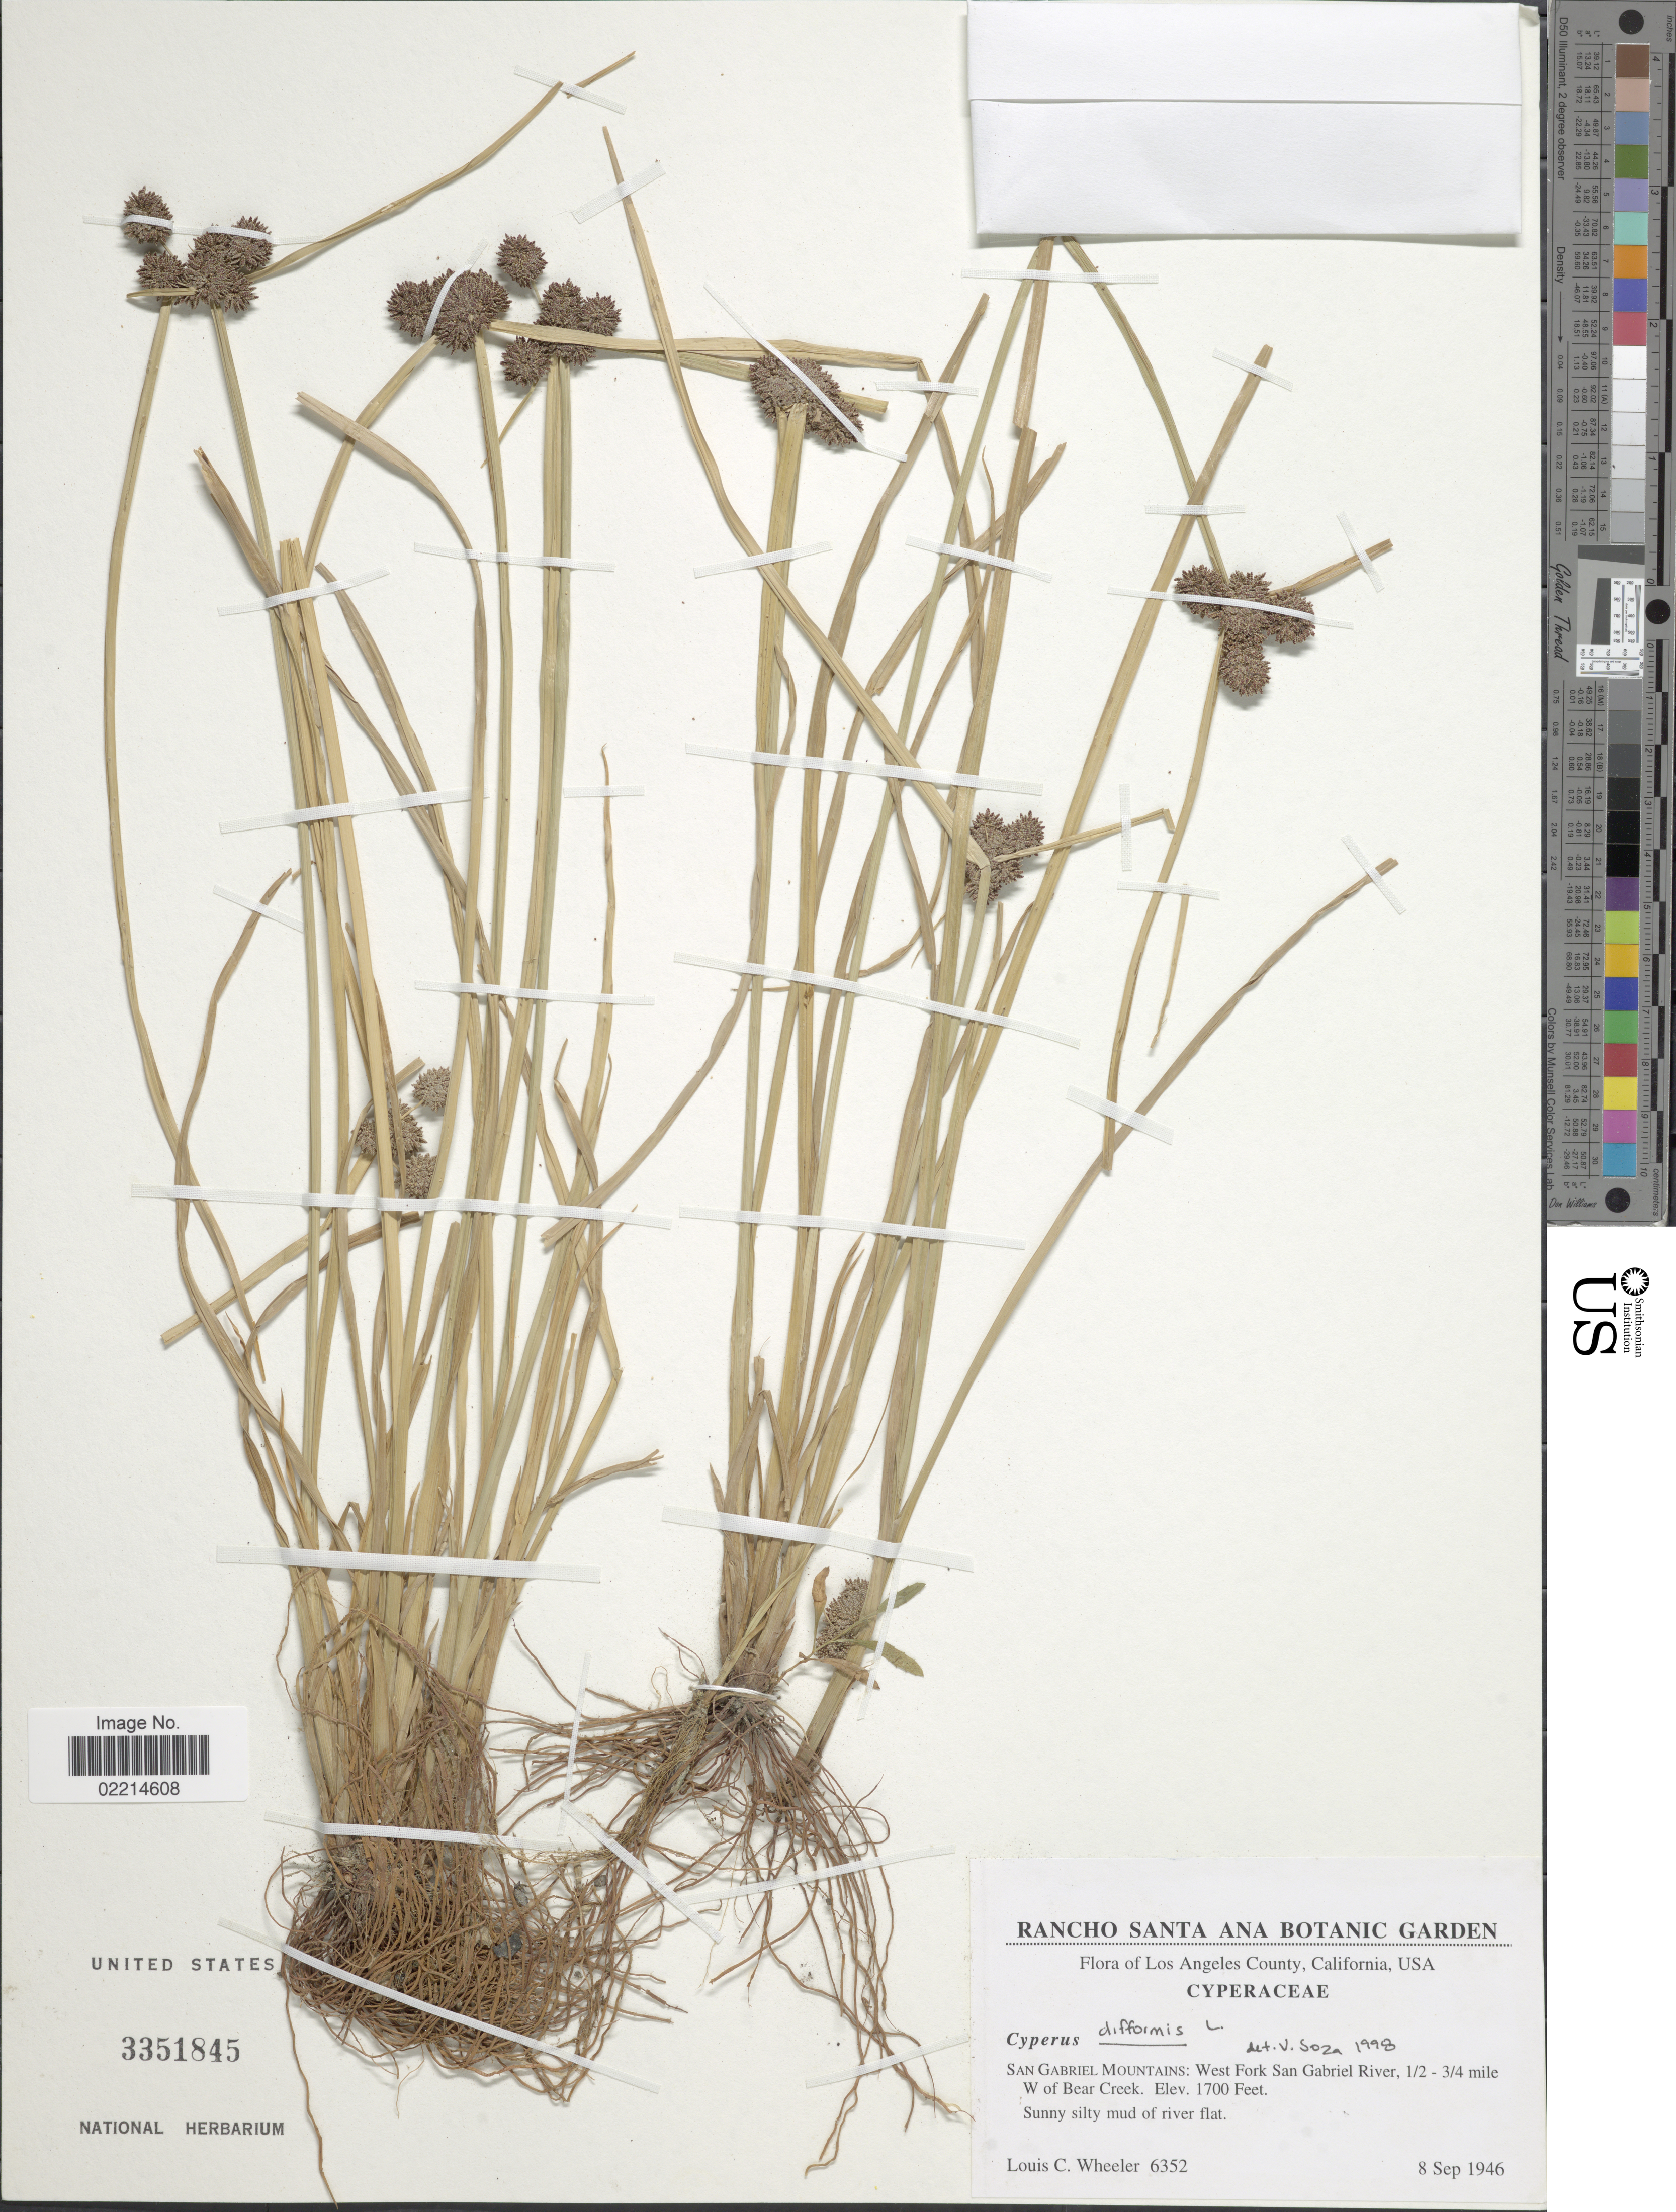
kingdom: Plantae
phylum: Tracheophyta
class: Liliopsida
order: Poales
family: Cyperaceae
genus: Cyperus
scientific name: Cyperus difformis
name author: L.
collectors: L. C. Wheeler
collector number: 6352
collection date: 1946-09-08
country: United States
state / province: California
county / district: Los Angeles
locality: Los Angeles County. San Gabriel Mountains: West Fork San Gabriel River, 1/2 - 3/4 mile W of Bear Creek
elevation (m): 518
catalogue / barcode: US 3351845